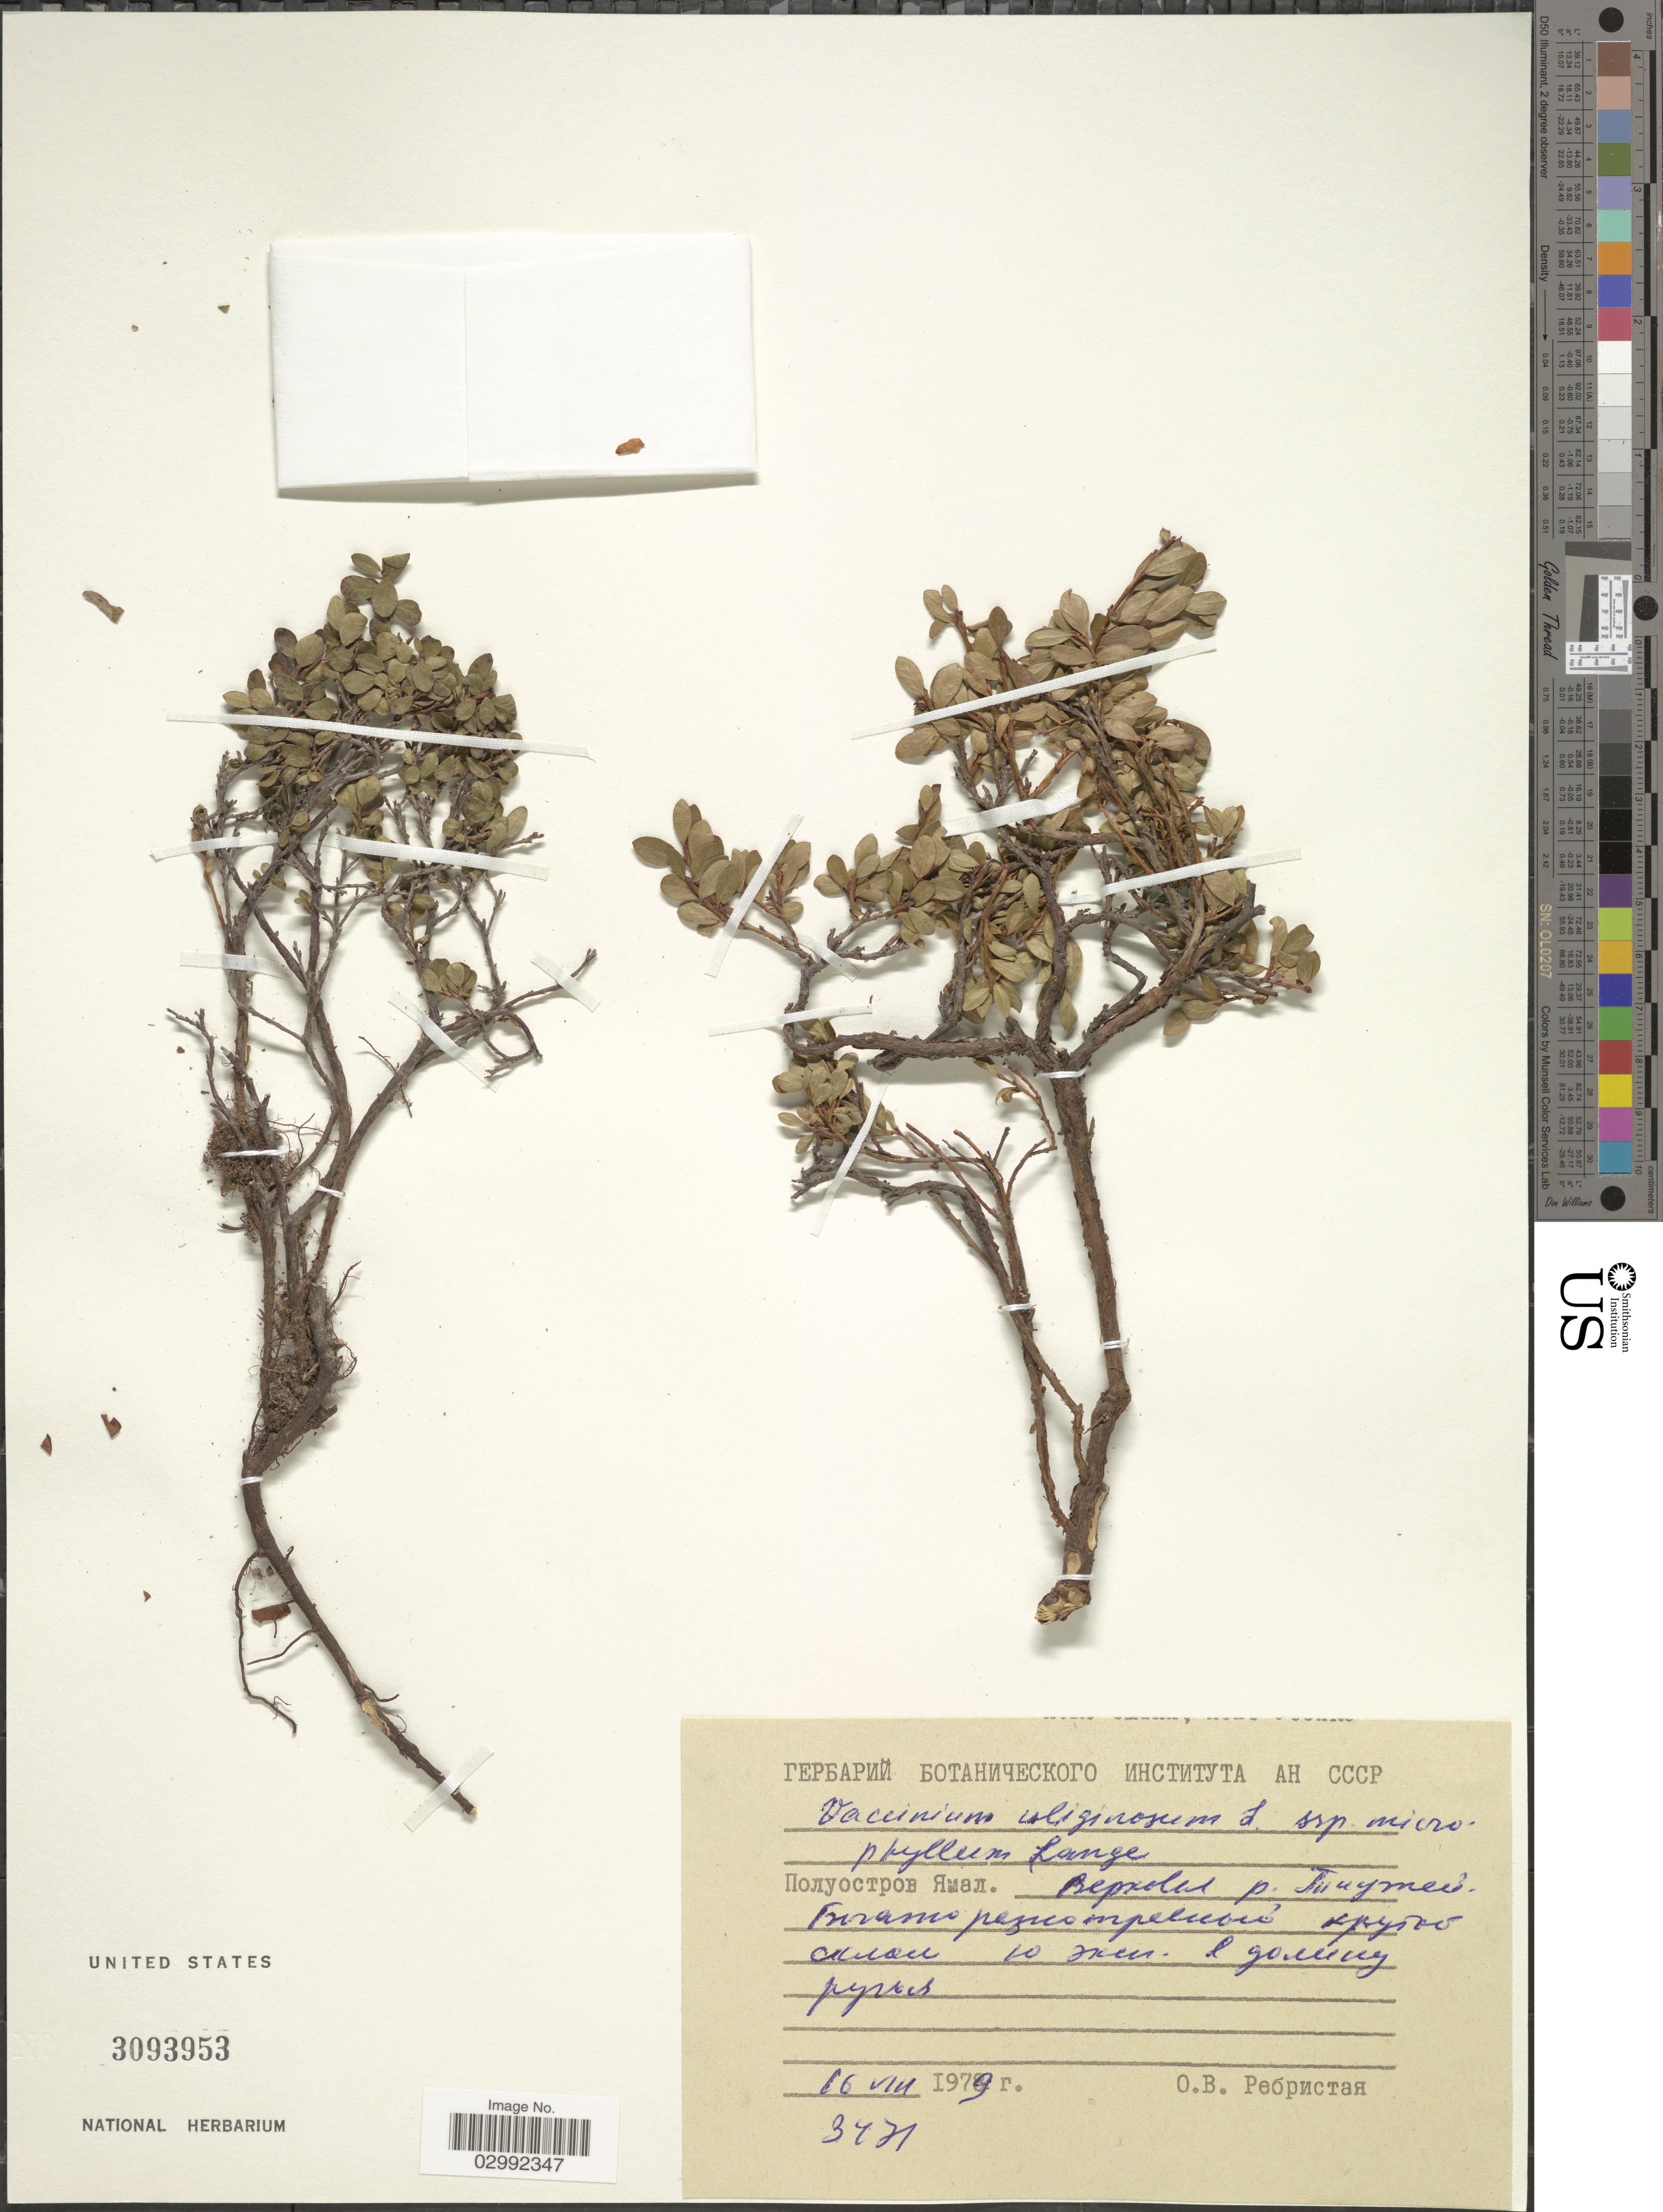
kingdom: Plantae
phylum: Tracheophyta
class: Magnoliopsida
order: Ericales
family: Ericaceae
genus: Vaccinium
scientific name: Vaccinium uliginosum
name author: L.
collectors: O. Rebristaya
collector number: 3471?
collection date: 1979-08-16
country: Russian Federation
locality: Yamal Peninsula, Tiutey River.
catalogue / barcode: US 3093953